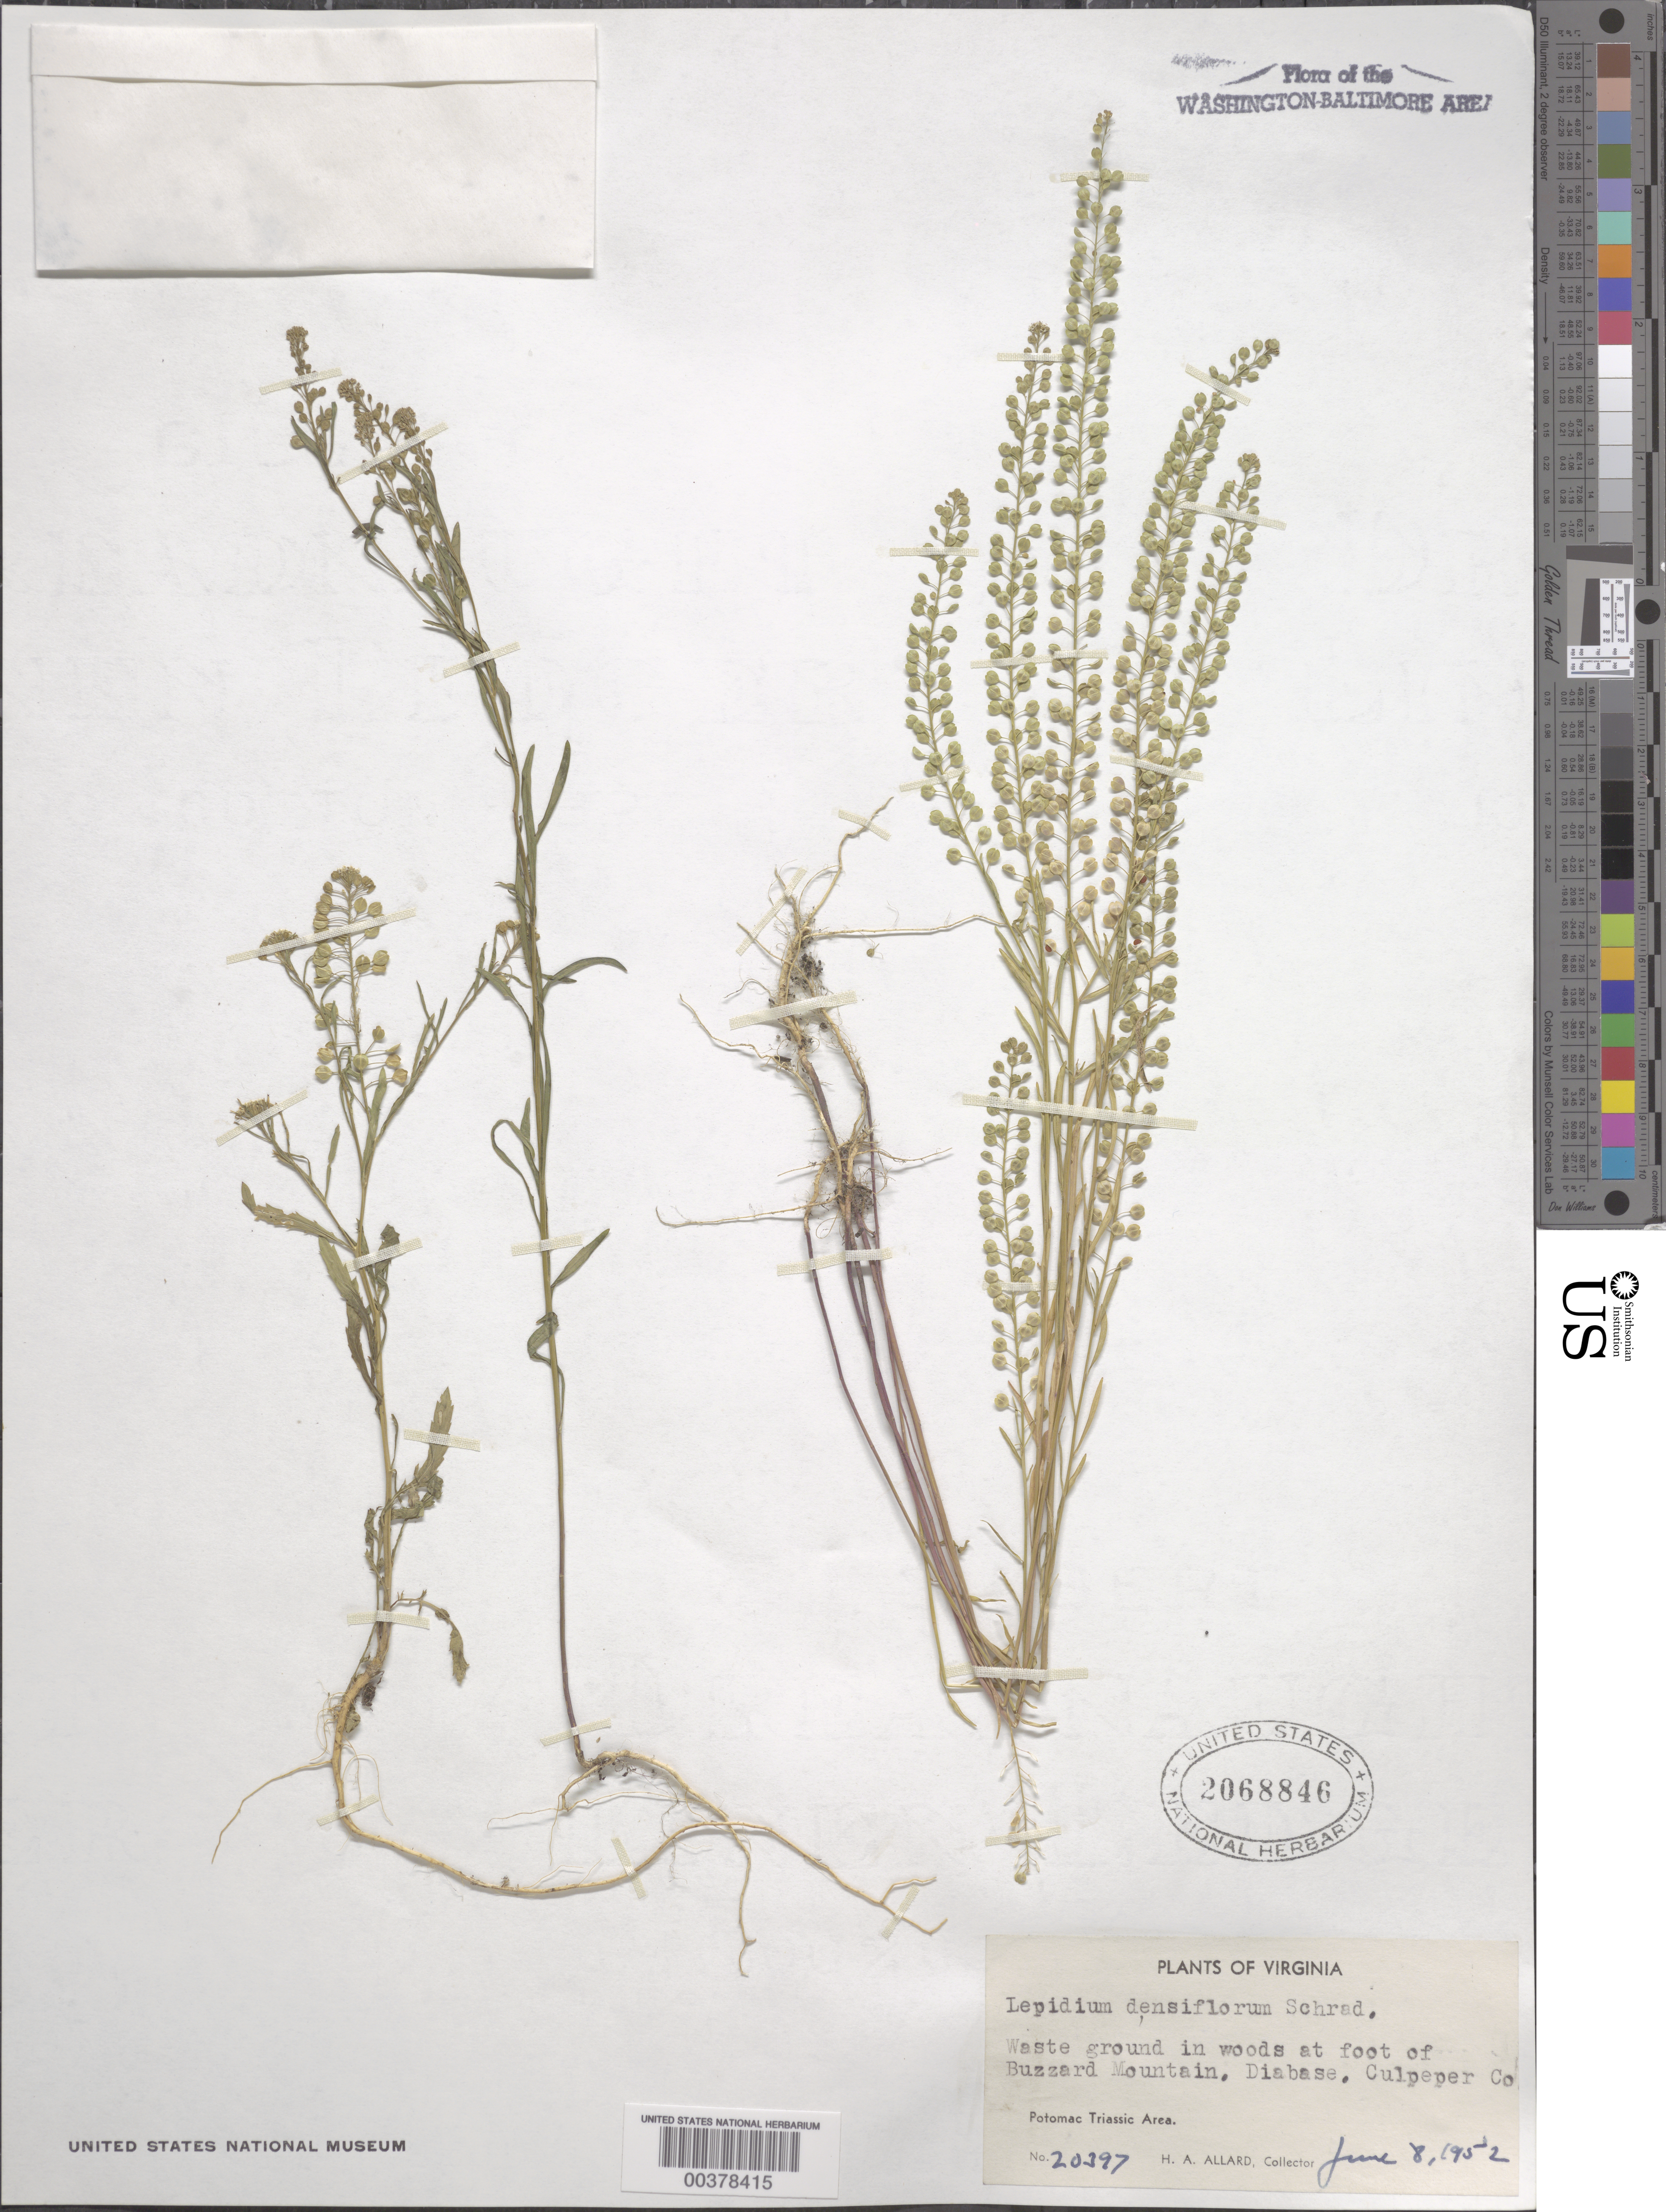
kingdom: Plantae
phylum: Tracheophyta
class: Magnoliopsida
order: Brassicales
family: Brassicaceae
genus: Lepidium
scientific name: Lepidium densiflorum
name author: Schrad.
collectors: H. A. Allard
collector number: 20397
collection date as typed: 08 Jun 1952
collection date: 1952-06-08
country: United States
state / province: Virginia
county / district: Culpeper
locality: Buzzard Mountain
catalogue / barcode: US 2068846